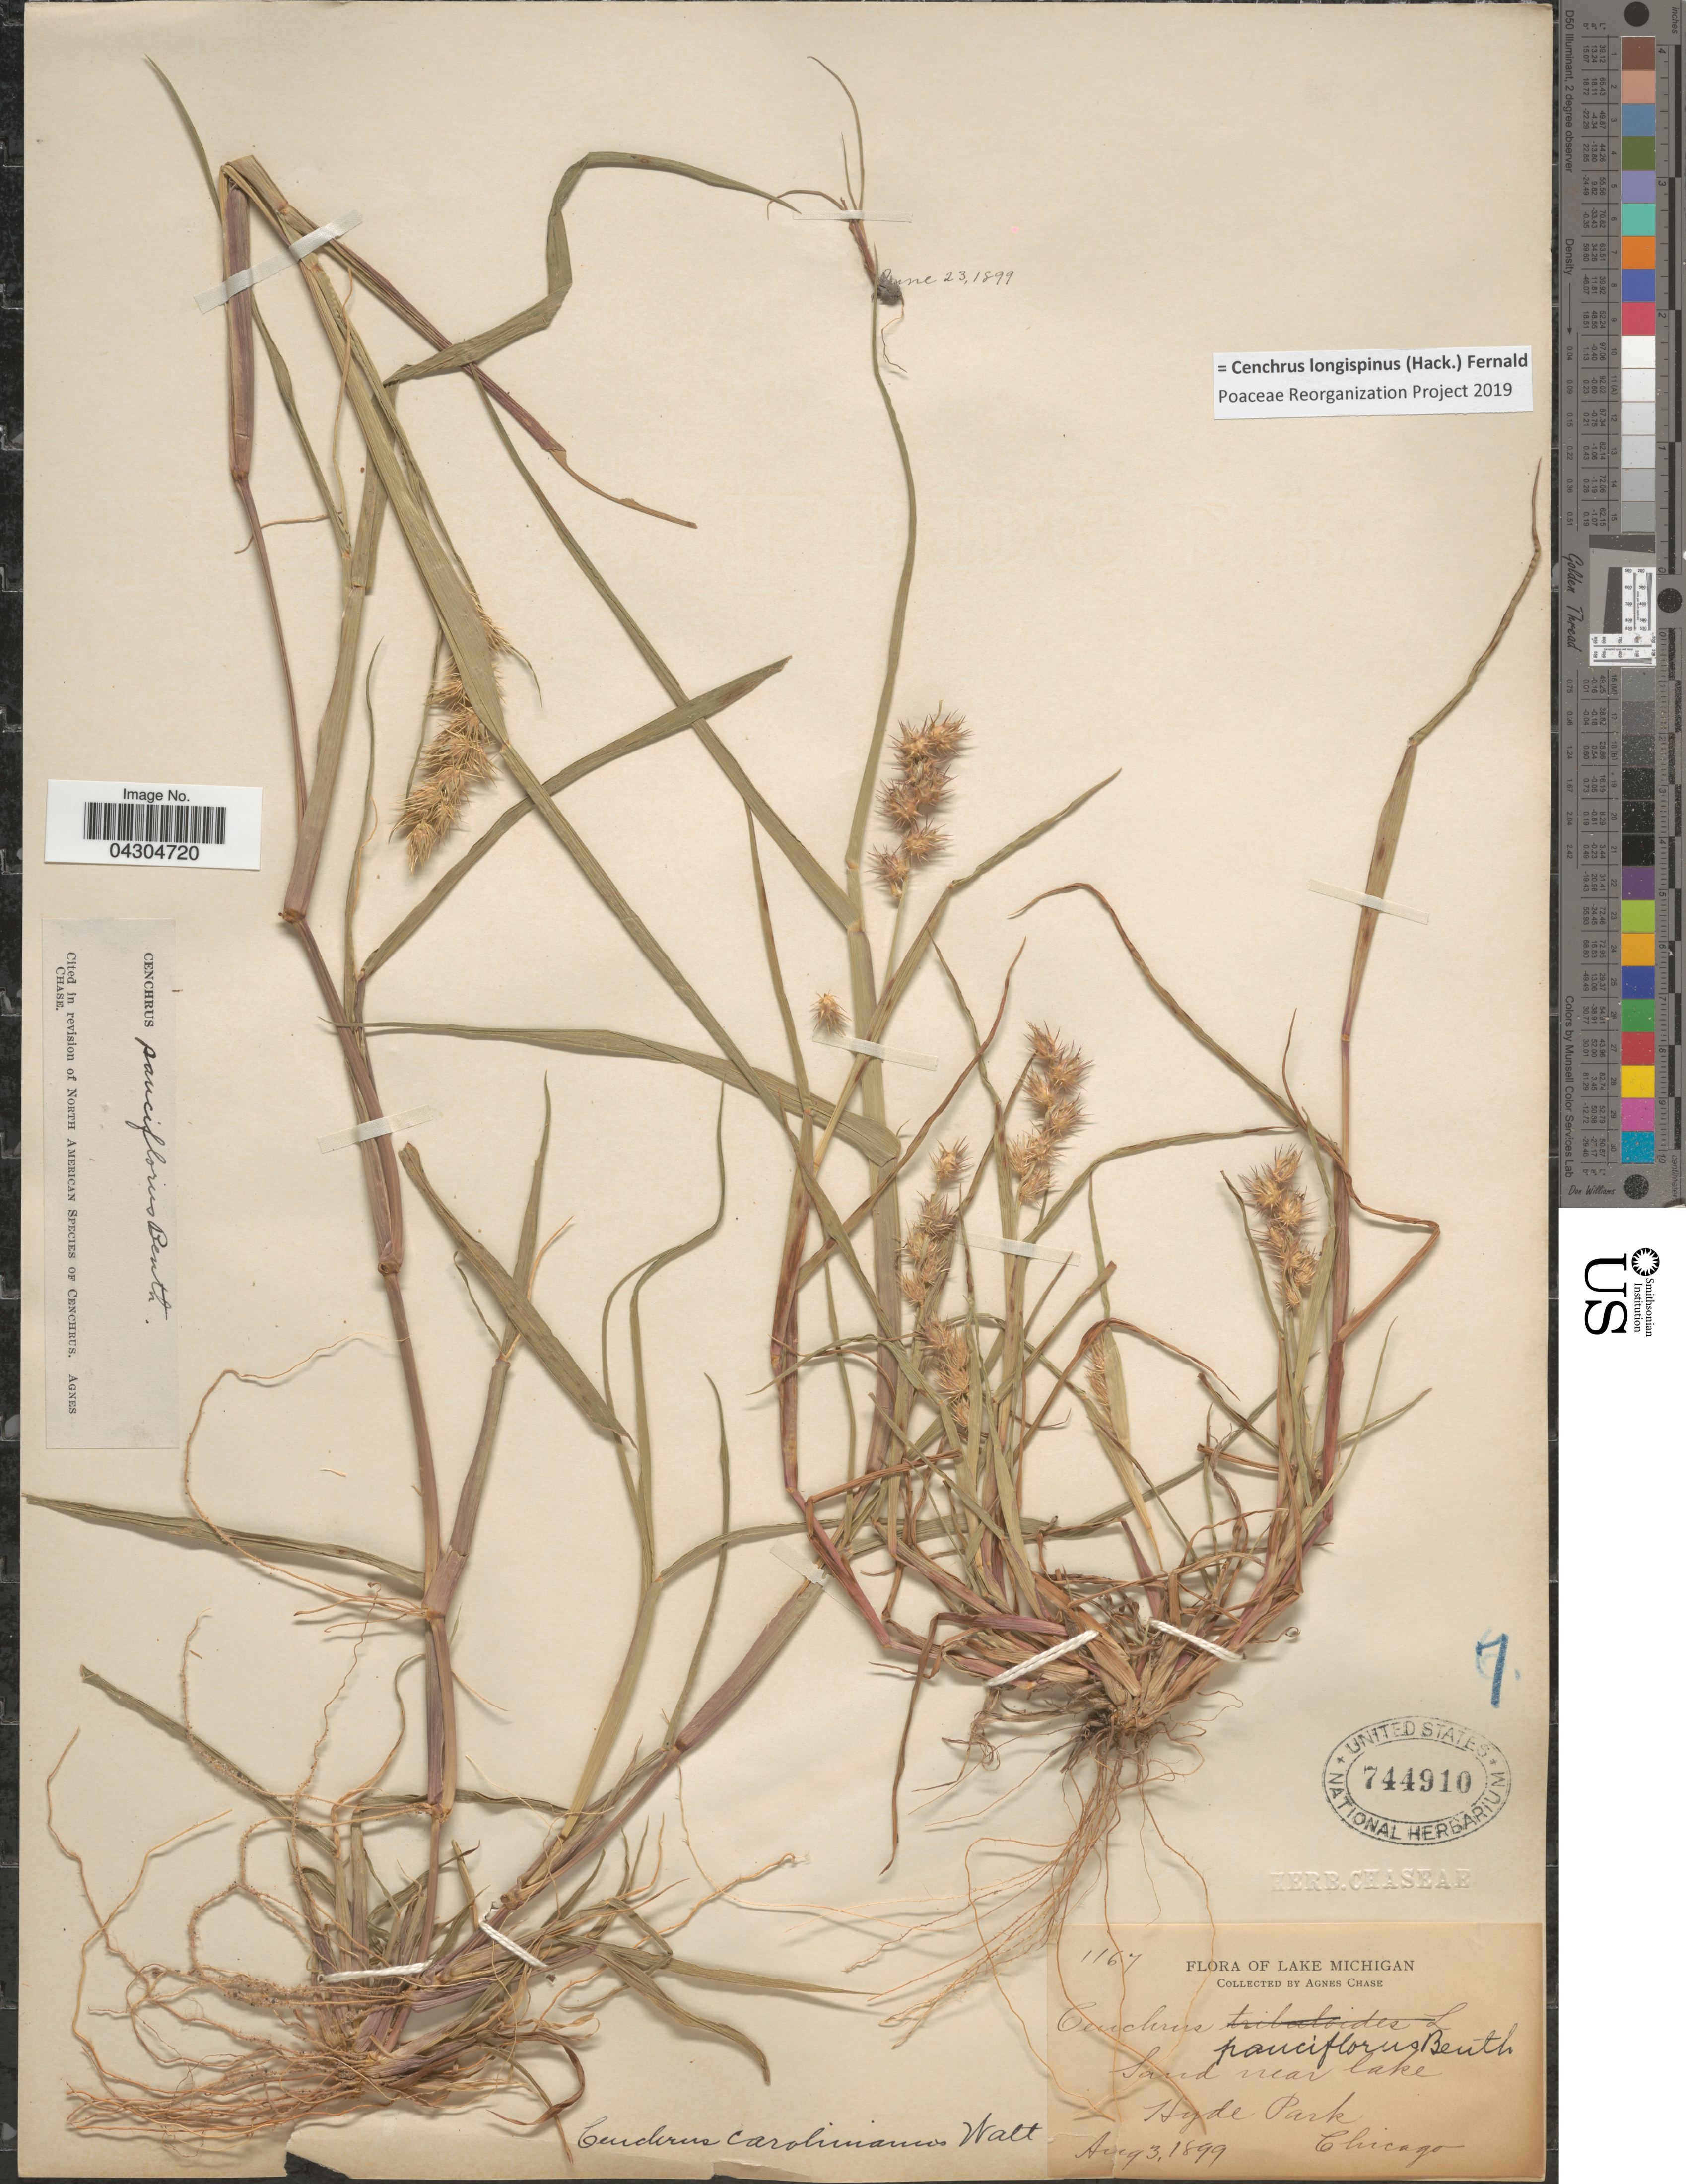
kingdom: Plantae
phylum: Tracheophyta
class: Liliopsida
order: Poales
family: Poaceae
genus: Cenchrus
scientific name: Cenchrus longispinus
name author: (Hack.) Fernald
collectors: A. Chase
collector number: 1167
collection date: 1899-08-03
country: United States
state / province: Illinois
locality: Lake Michigan. Sand near lake Hyde Park. Chicago.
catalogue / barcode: US 744910